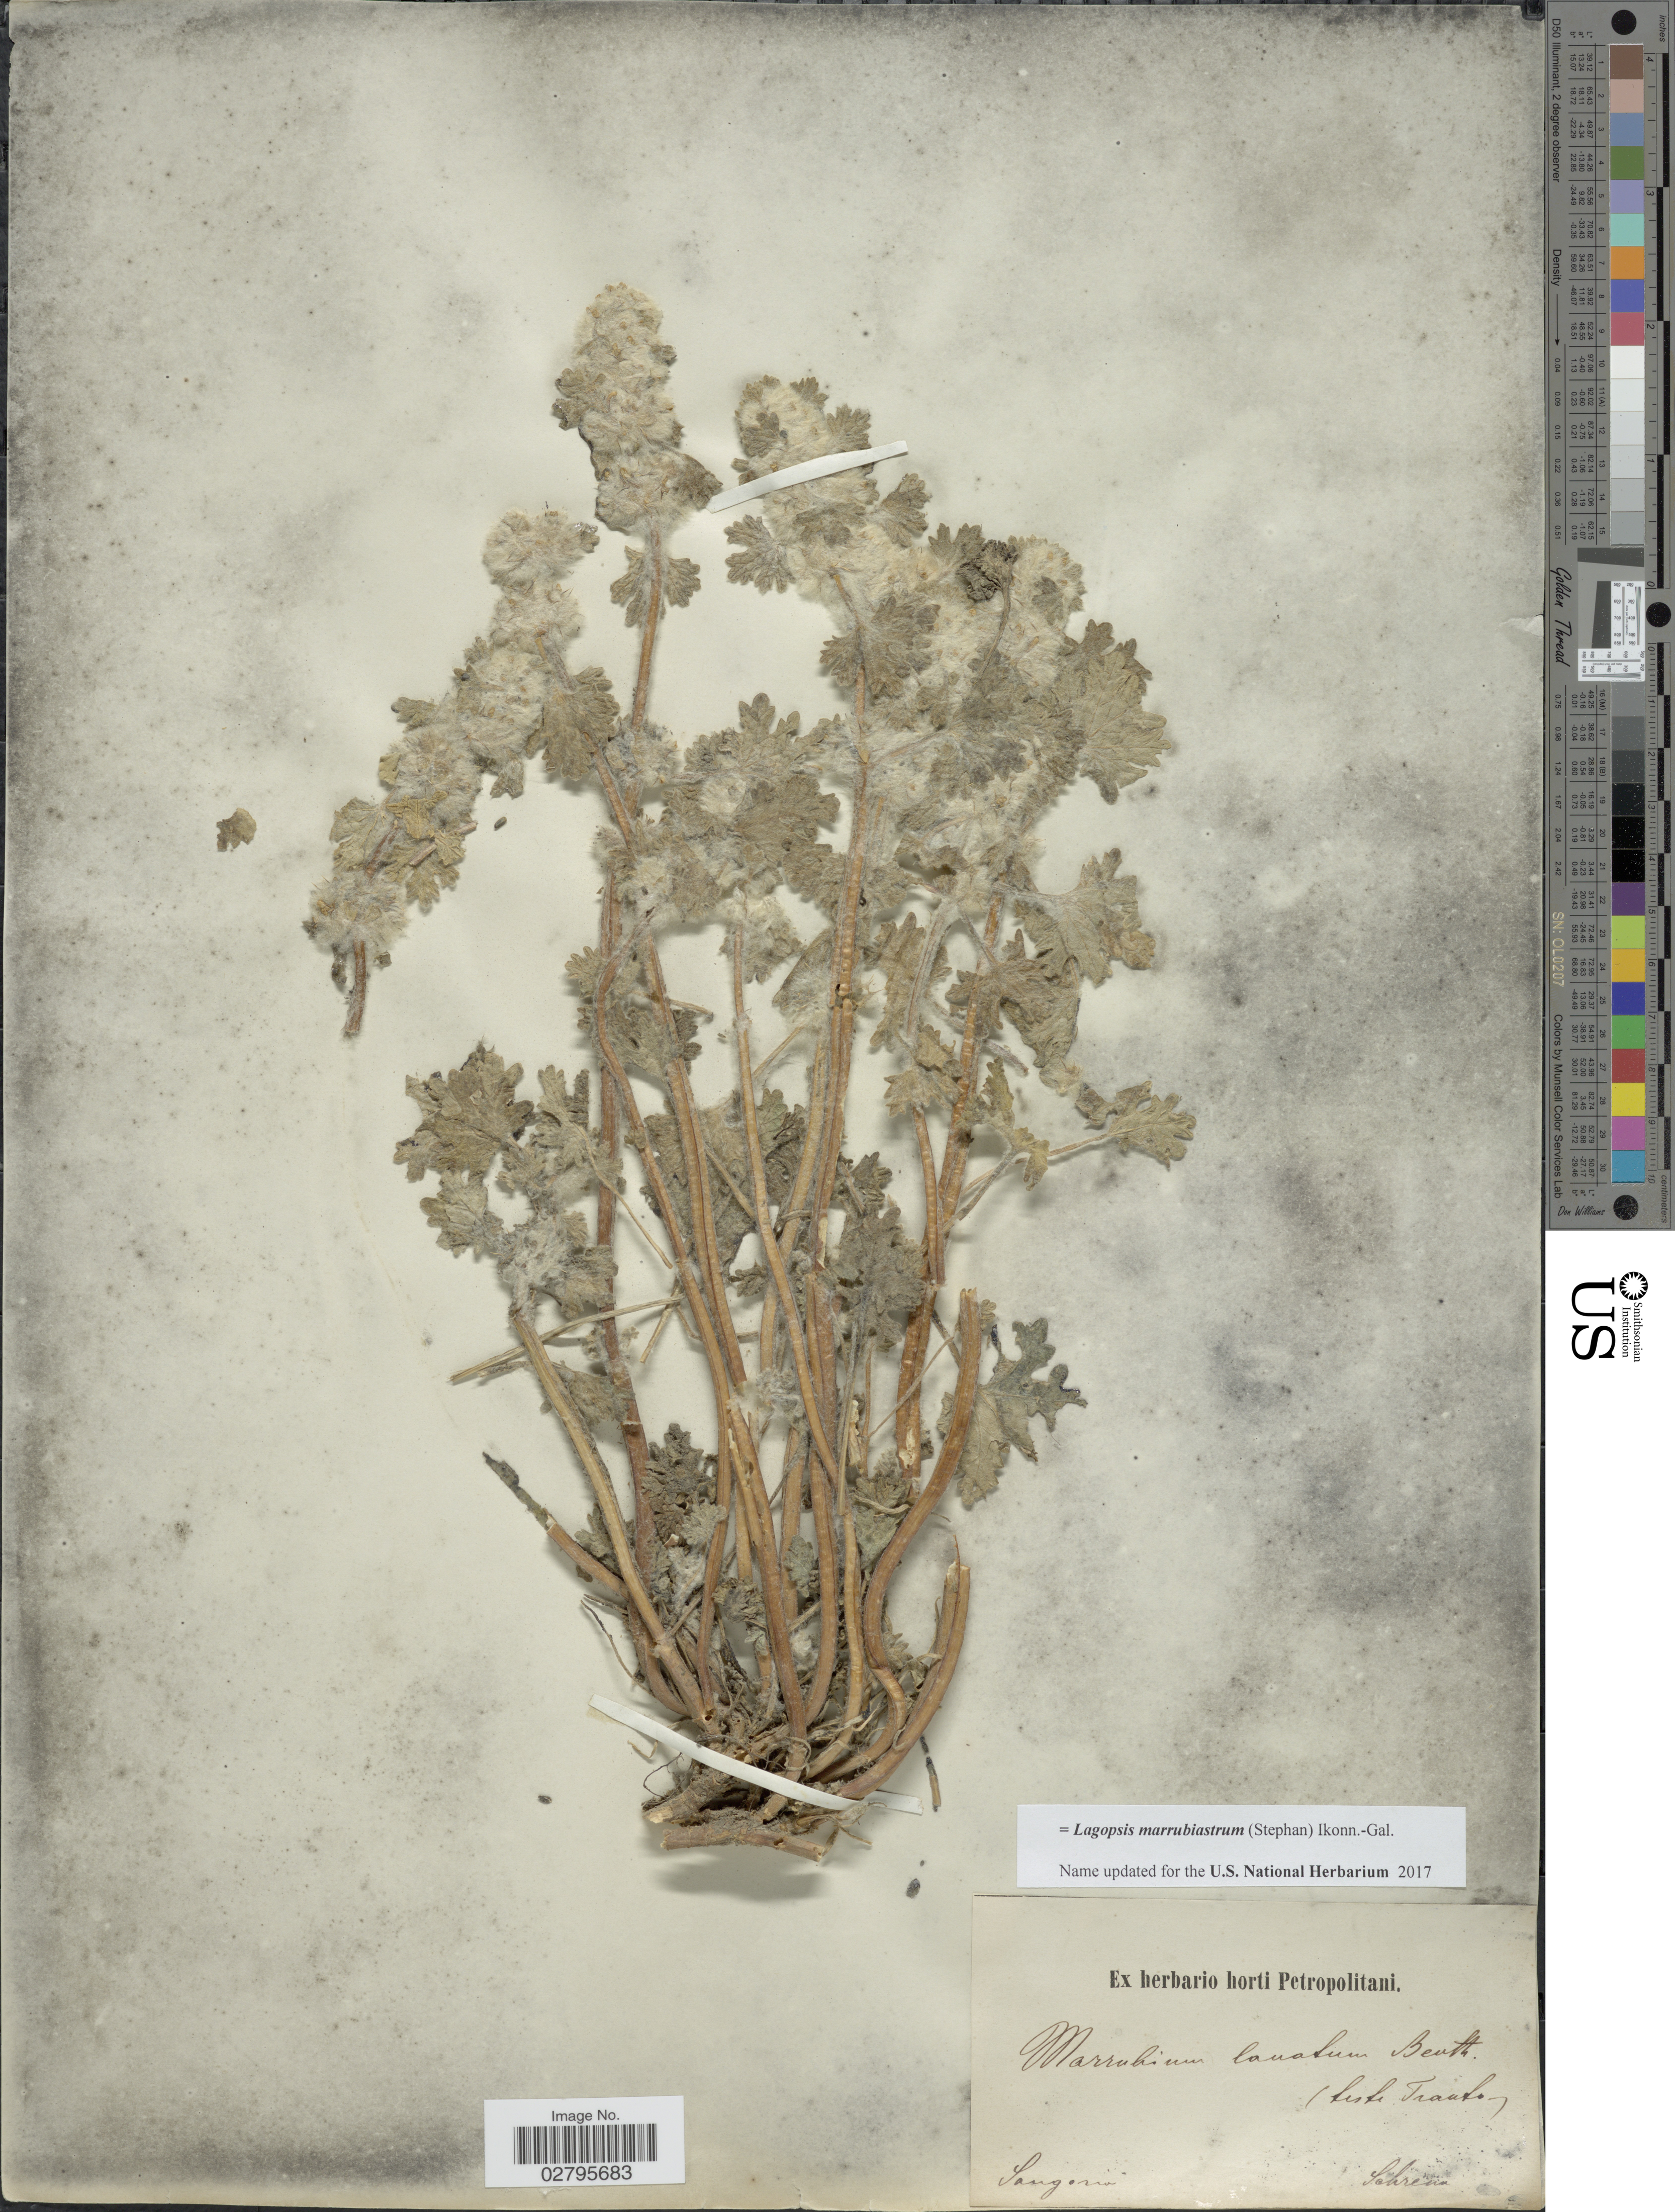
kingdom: Plantae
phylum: Tracheophyta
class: Magnoliopsida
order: Lamiales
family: Lamiaceae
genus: Lagopsis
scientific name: Lagopsis marrubiastrum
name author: (Stephan) Ikonn.-Gal.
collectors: A.G. Schrenk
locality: Sangoria